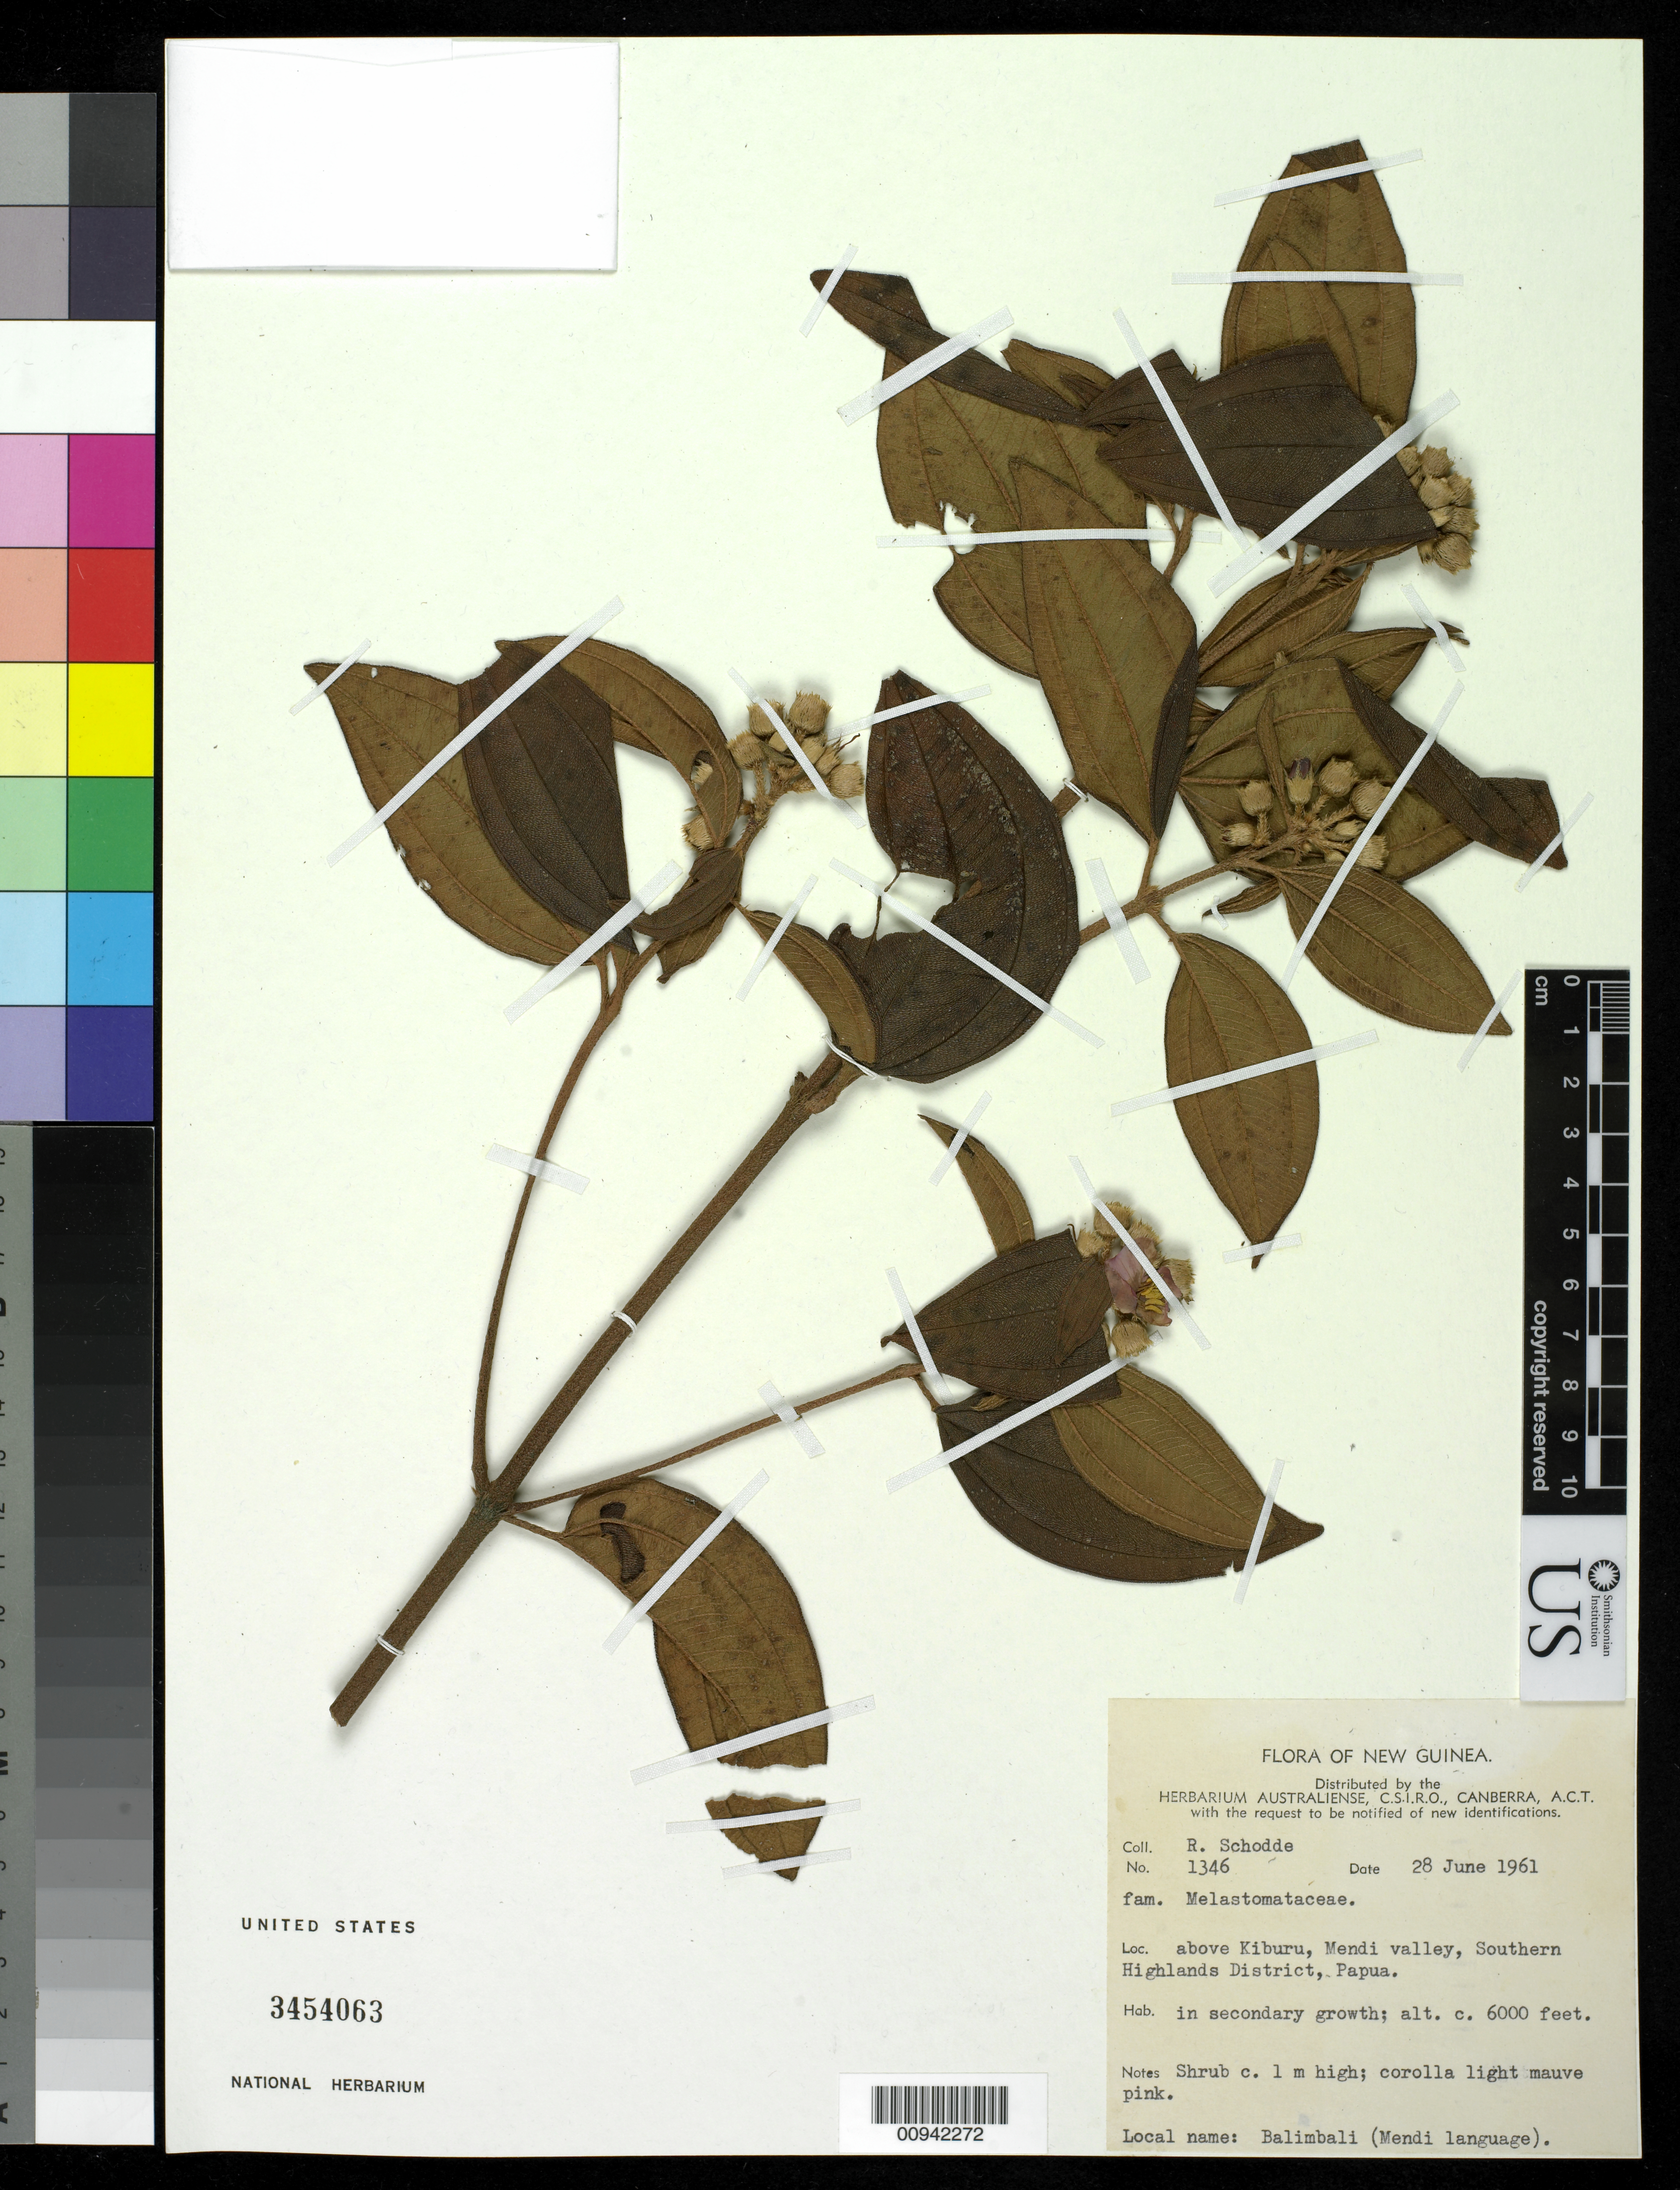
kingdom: Plantae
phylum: Tracheophyta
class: Magnoliopsida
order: Myrtales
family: Melastomataceae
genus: Melastoma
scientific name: Melastoma sp.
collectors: R. Schodde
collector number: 1346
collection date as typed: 28 Jun 1961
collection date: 1961-06-28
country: Papua New Guinea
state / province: Southern Highlands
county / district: Mendi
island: New Guinea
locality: above Kiburu, Mendi valley, Southern Highlands District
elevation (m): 1829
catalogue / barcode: US 3454063